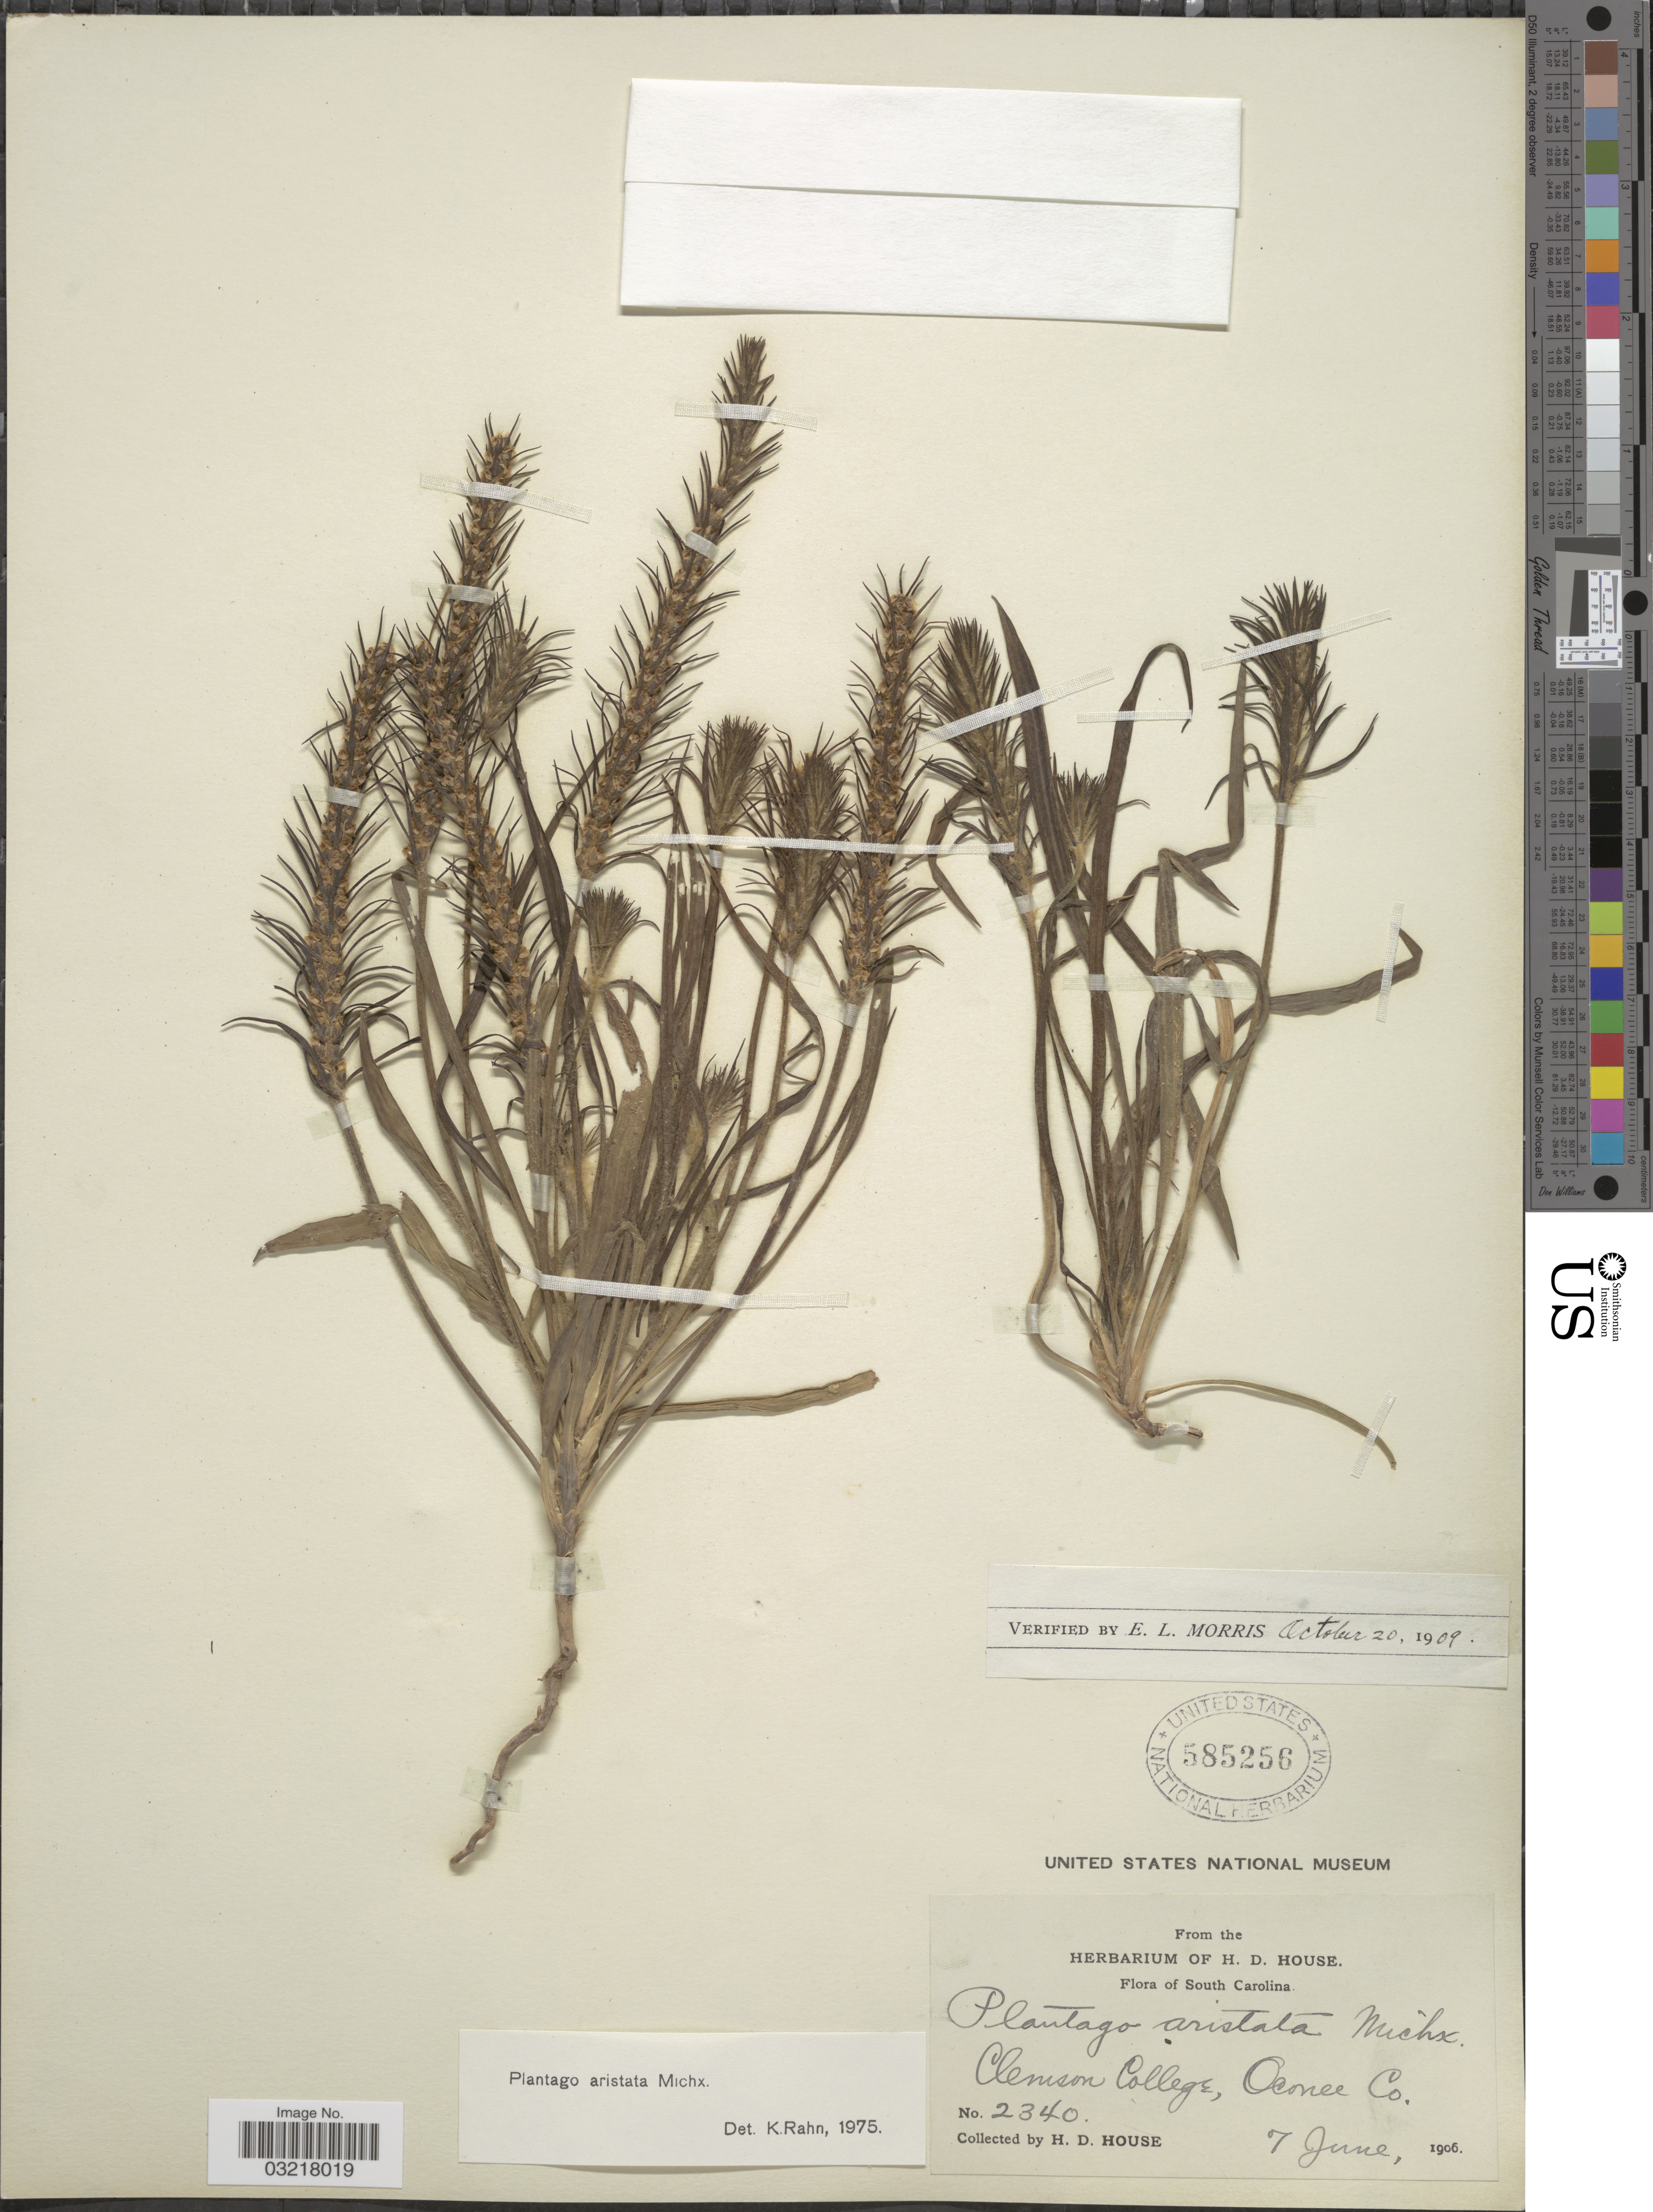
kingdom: Plantae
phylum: Tracheophyta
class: Magnoliopsida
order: Lamiales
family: Plantaginaceae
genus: Plantago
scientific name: Plantago aristata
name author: Michx.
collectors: H. D. House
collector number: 2340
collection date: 1906-06-07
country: United States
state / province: South Carolina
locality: Clemson College, Oconee Co.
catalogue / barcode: US 585256